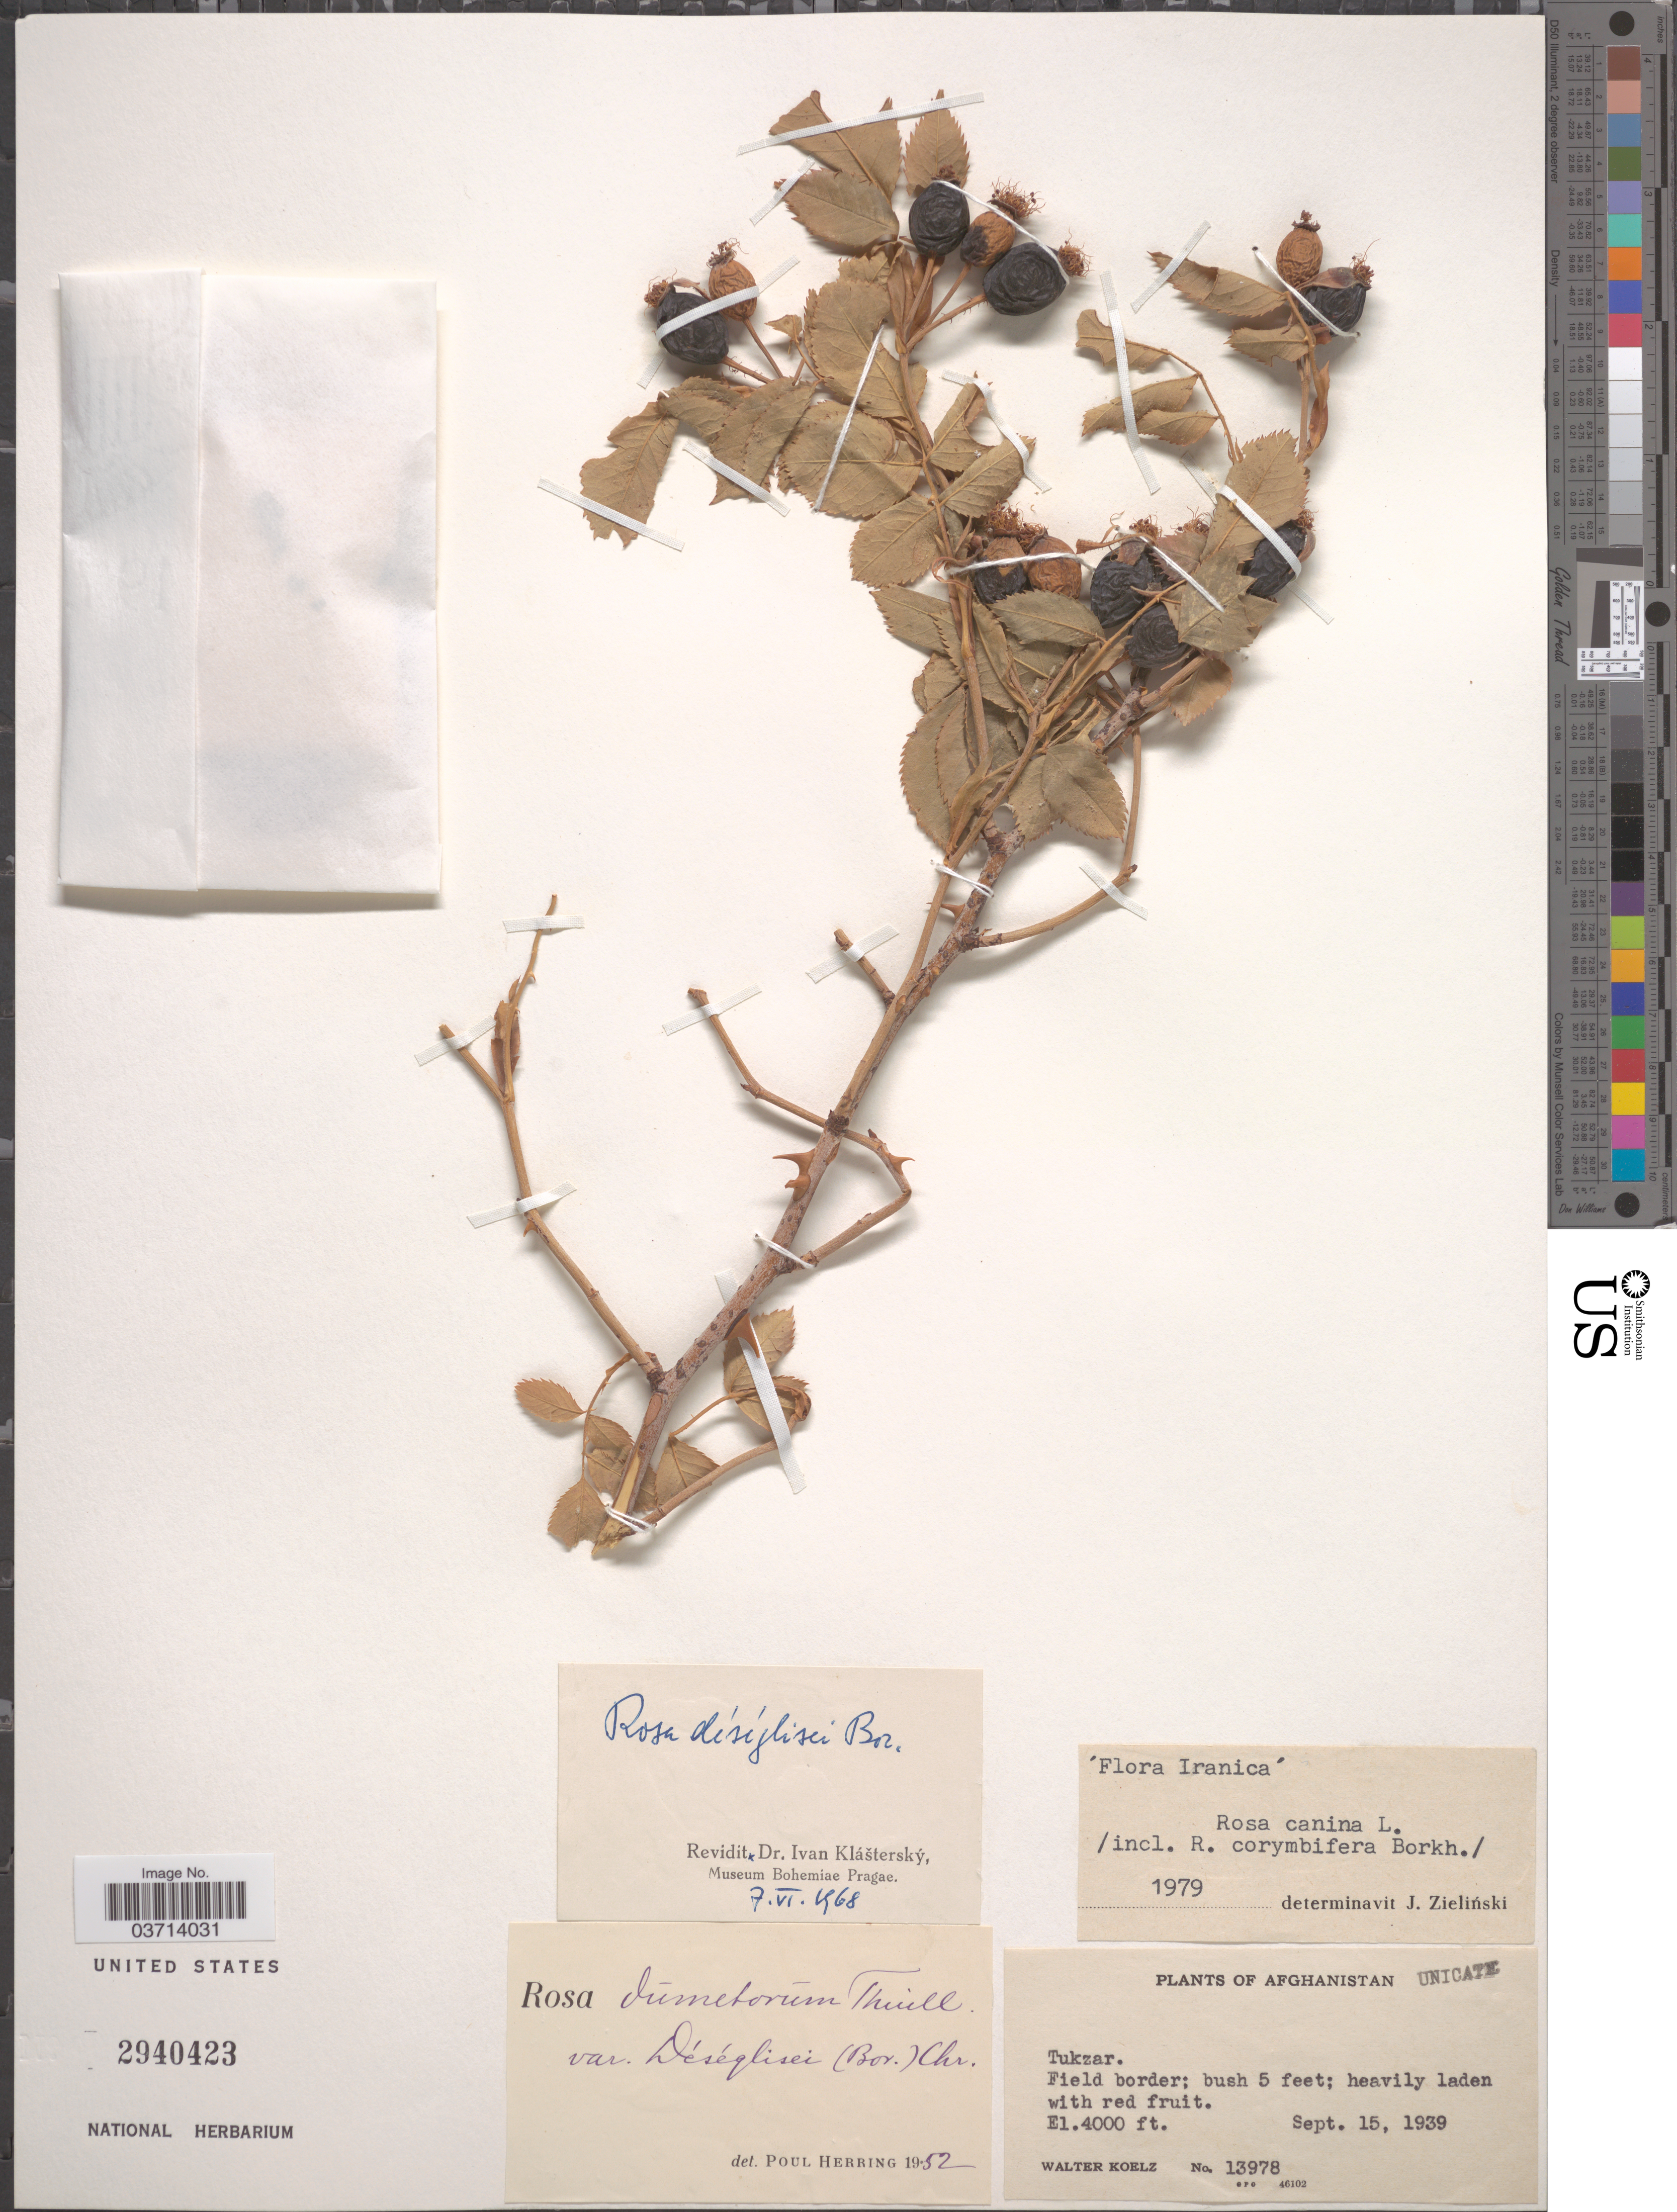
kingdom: Plantae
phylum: Tracheophyta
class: Magnoliopsida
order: Rosales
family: Rosaceae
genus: Rosa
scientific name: Rosa canina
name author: L.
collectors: W. N. Koelz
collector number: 13978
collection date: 1939-09-15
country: Afghanistan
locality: Tukzar.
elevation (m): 1219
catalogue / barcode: US 2940423